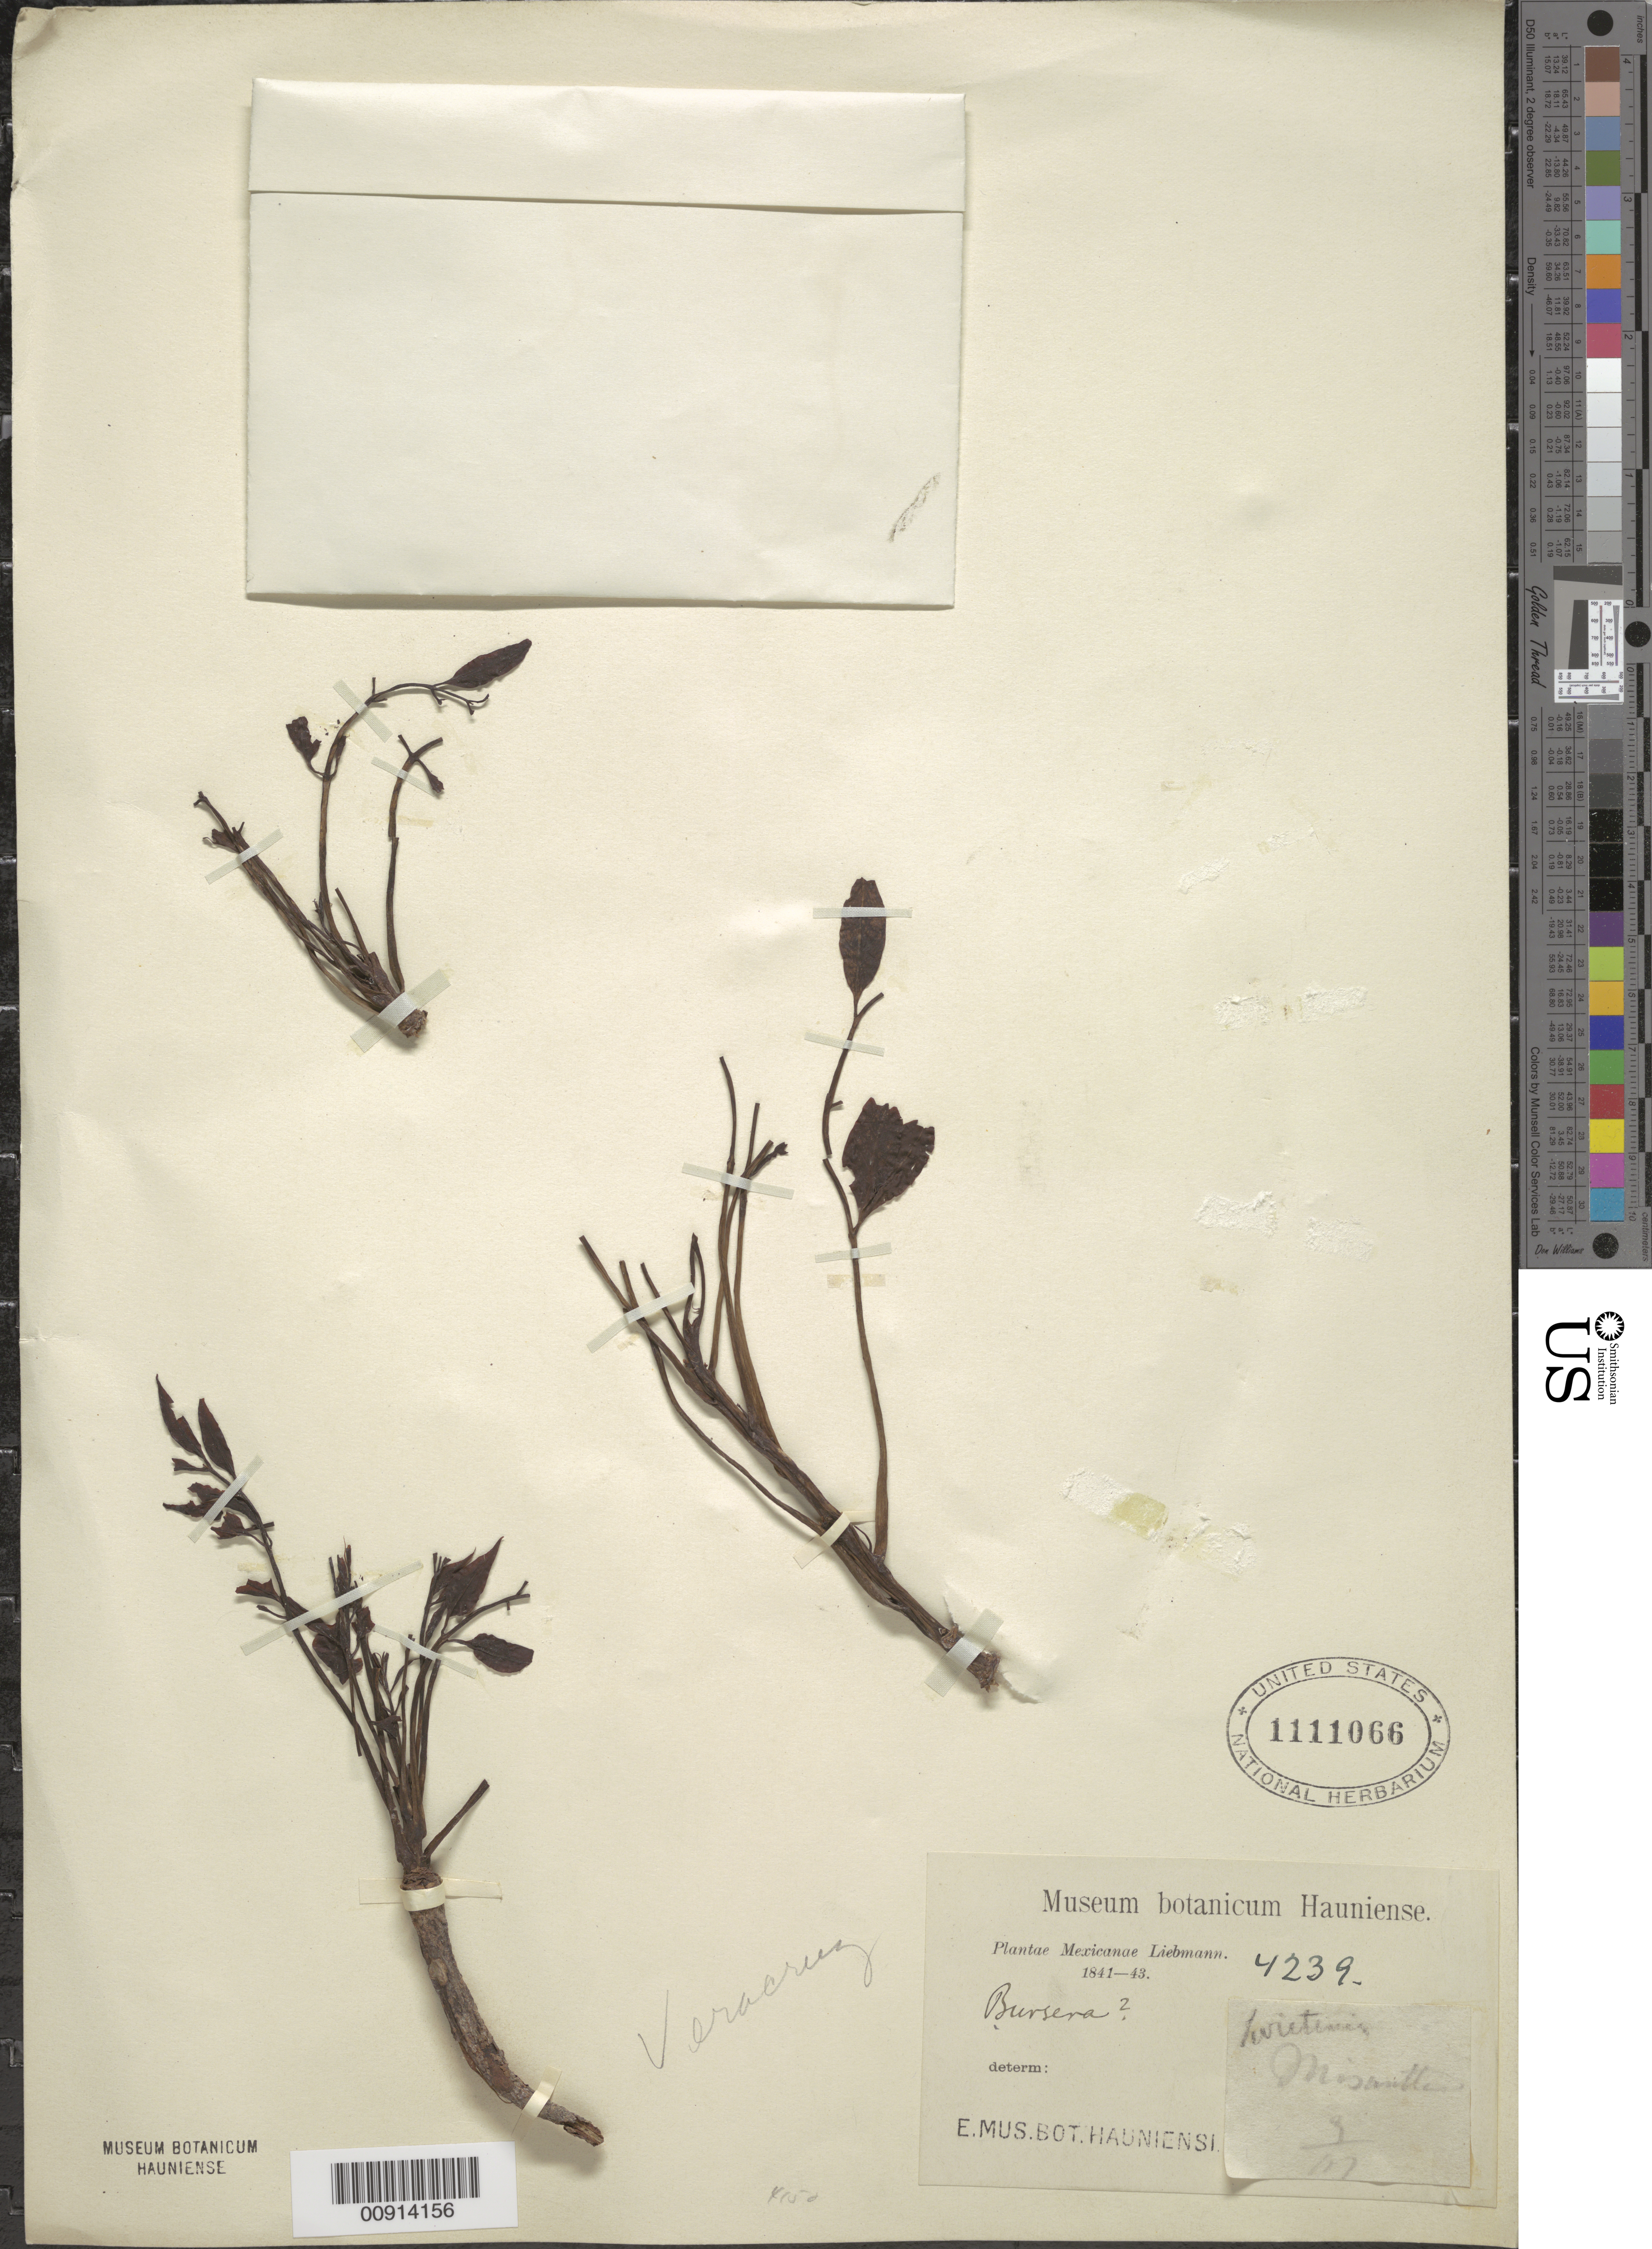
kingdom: Plantae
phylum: Tracheophyta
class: Magnoliopsida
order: Sapindales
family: Burseraceae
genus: Bursera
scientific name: Bursera sp.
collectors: F. M. Liebmann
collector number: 4239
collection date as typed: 1841 to -- --- 1843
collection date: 1841/1843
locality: Mexico.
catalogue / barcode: US 1111066